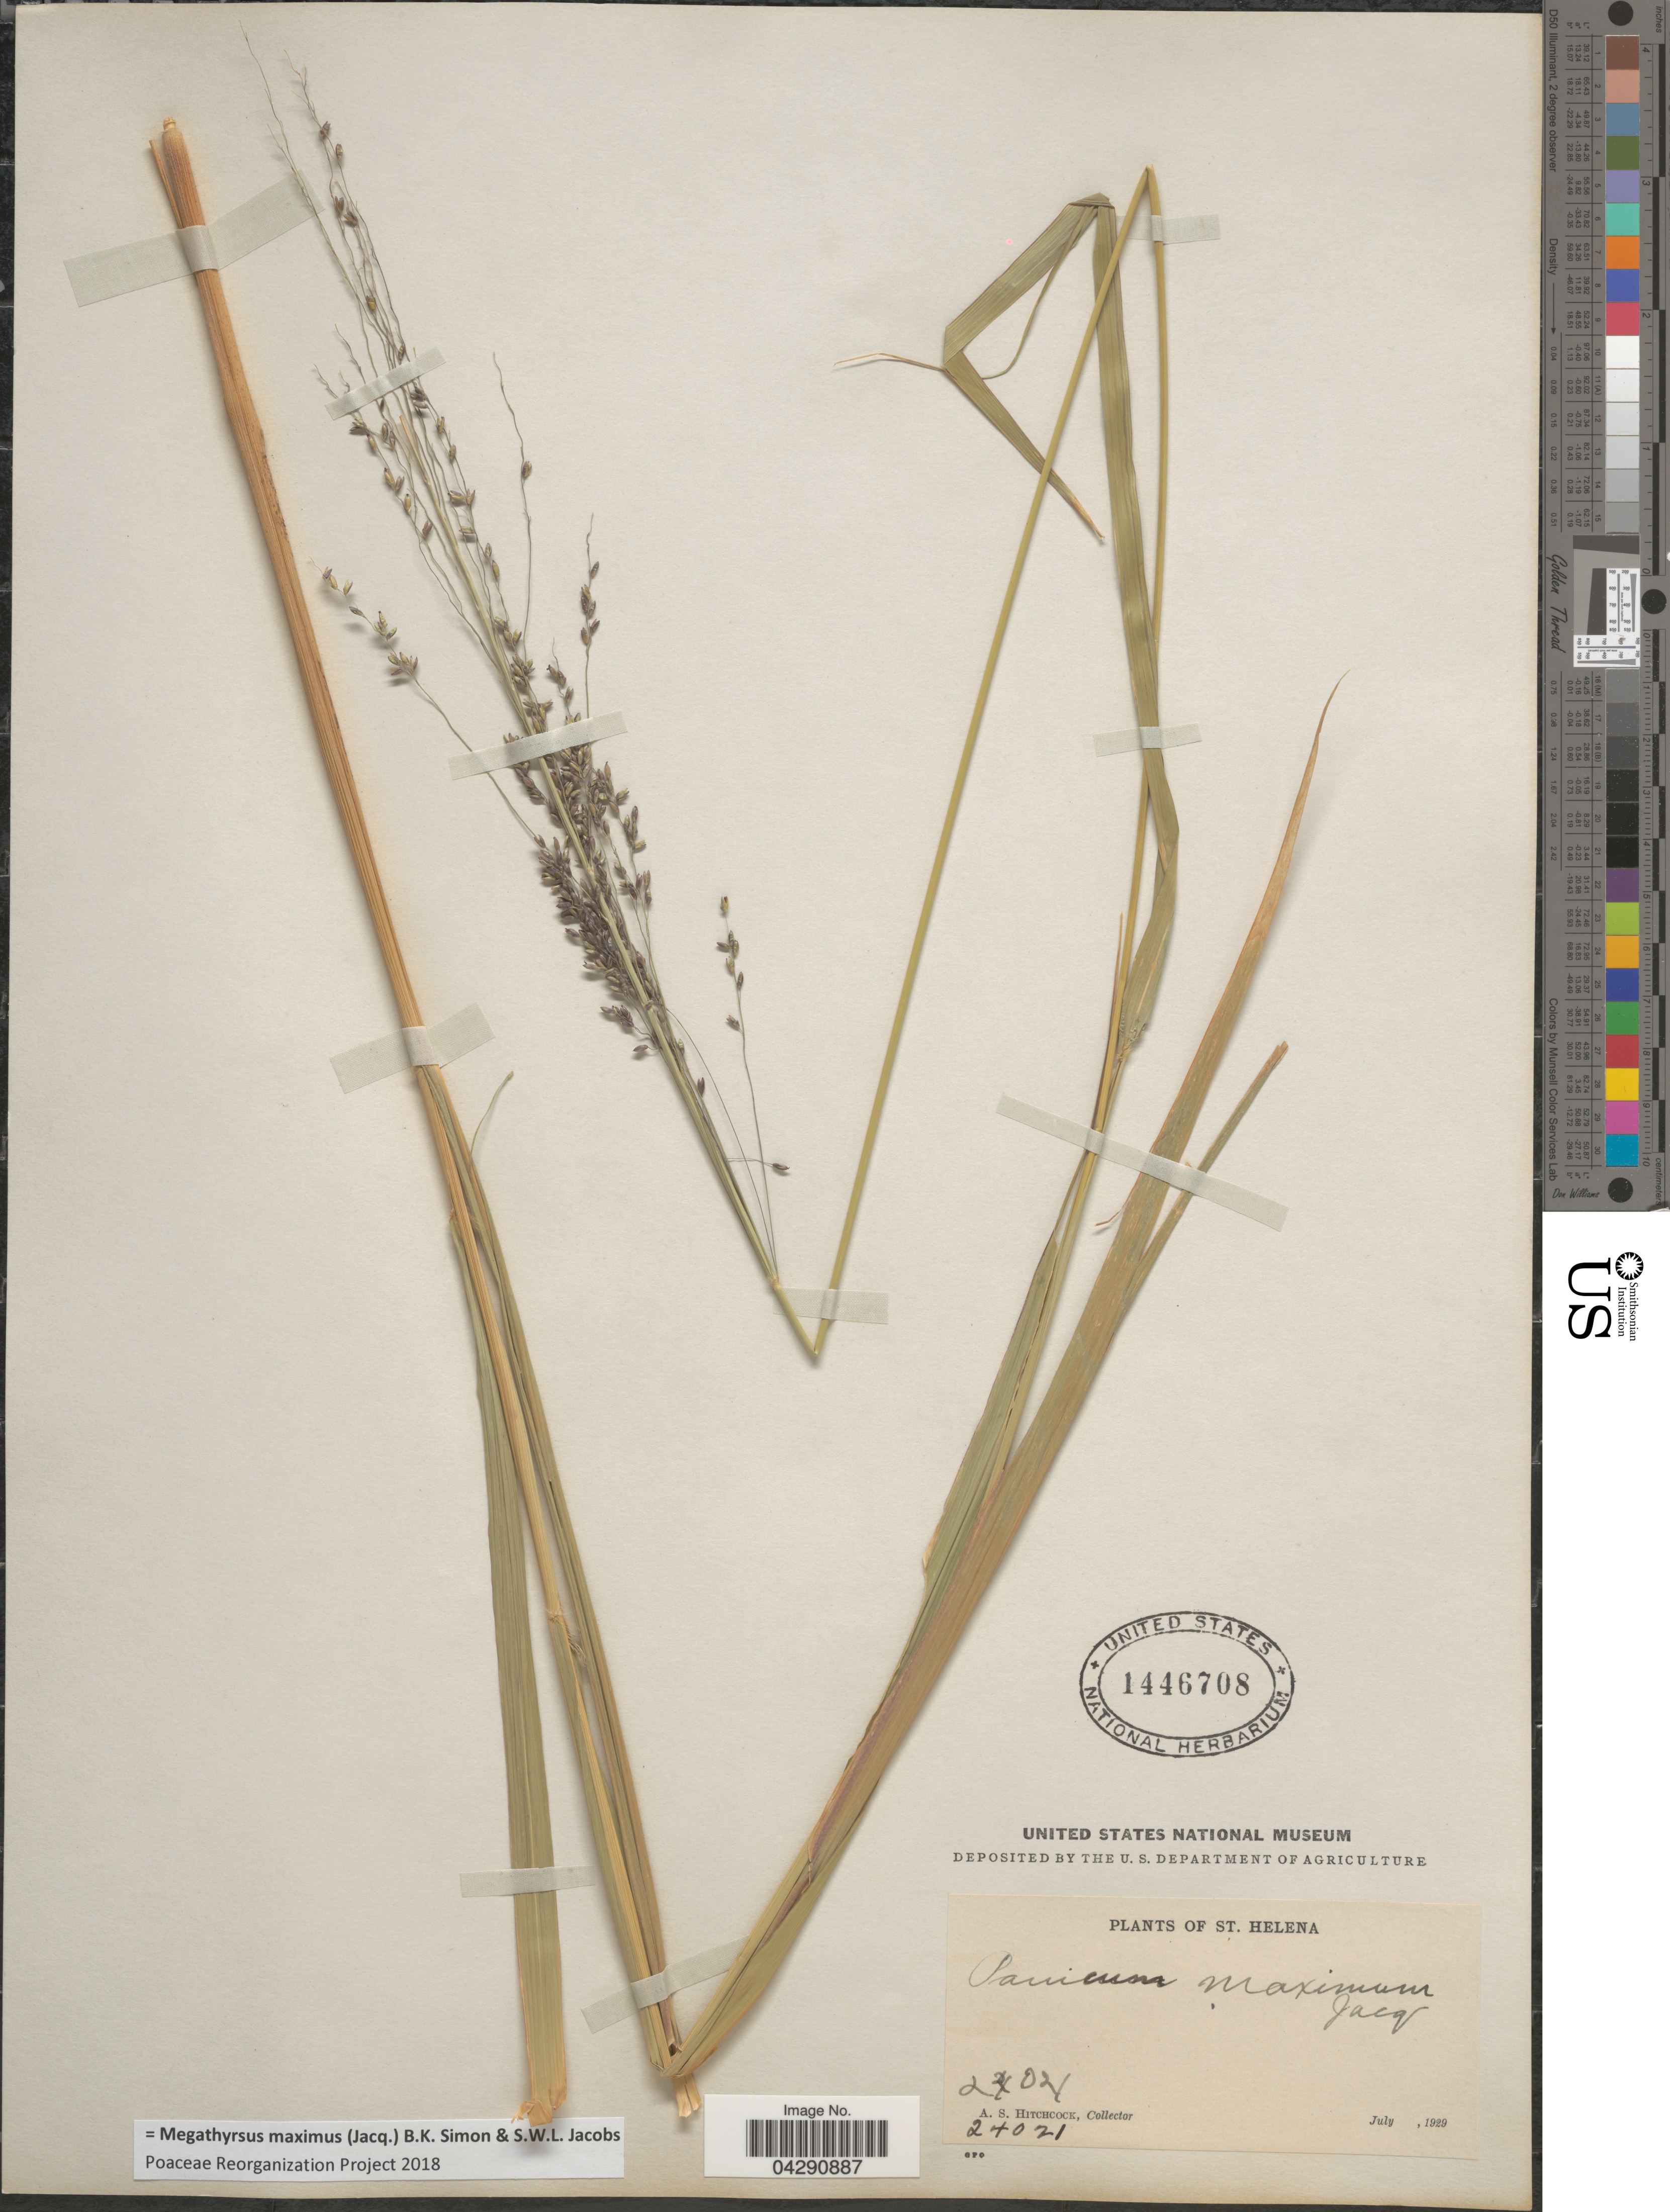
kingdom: Plantae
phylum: Tracheophyta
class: Liliopsida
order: Poales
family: Poaceae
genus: Megathyrsus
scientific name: Megathyrsus maximus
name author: (Jacq.) B.K. Simon & S.W.L. Jacobs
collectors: A. S. Hitchcock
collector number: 24021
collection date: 1929-07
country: St. Helena Islands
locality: St. Helena.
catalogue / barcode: US 1446708